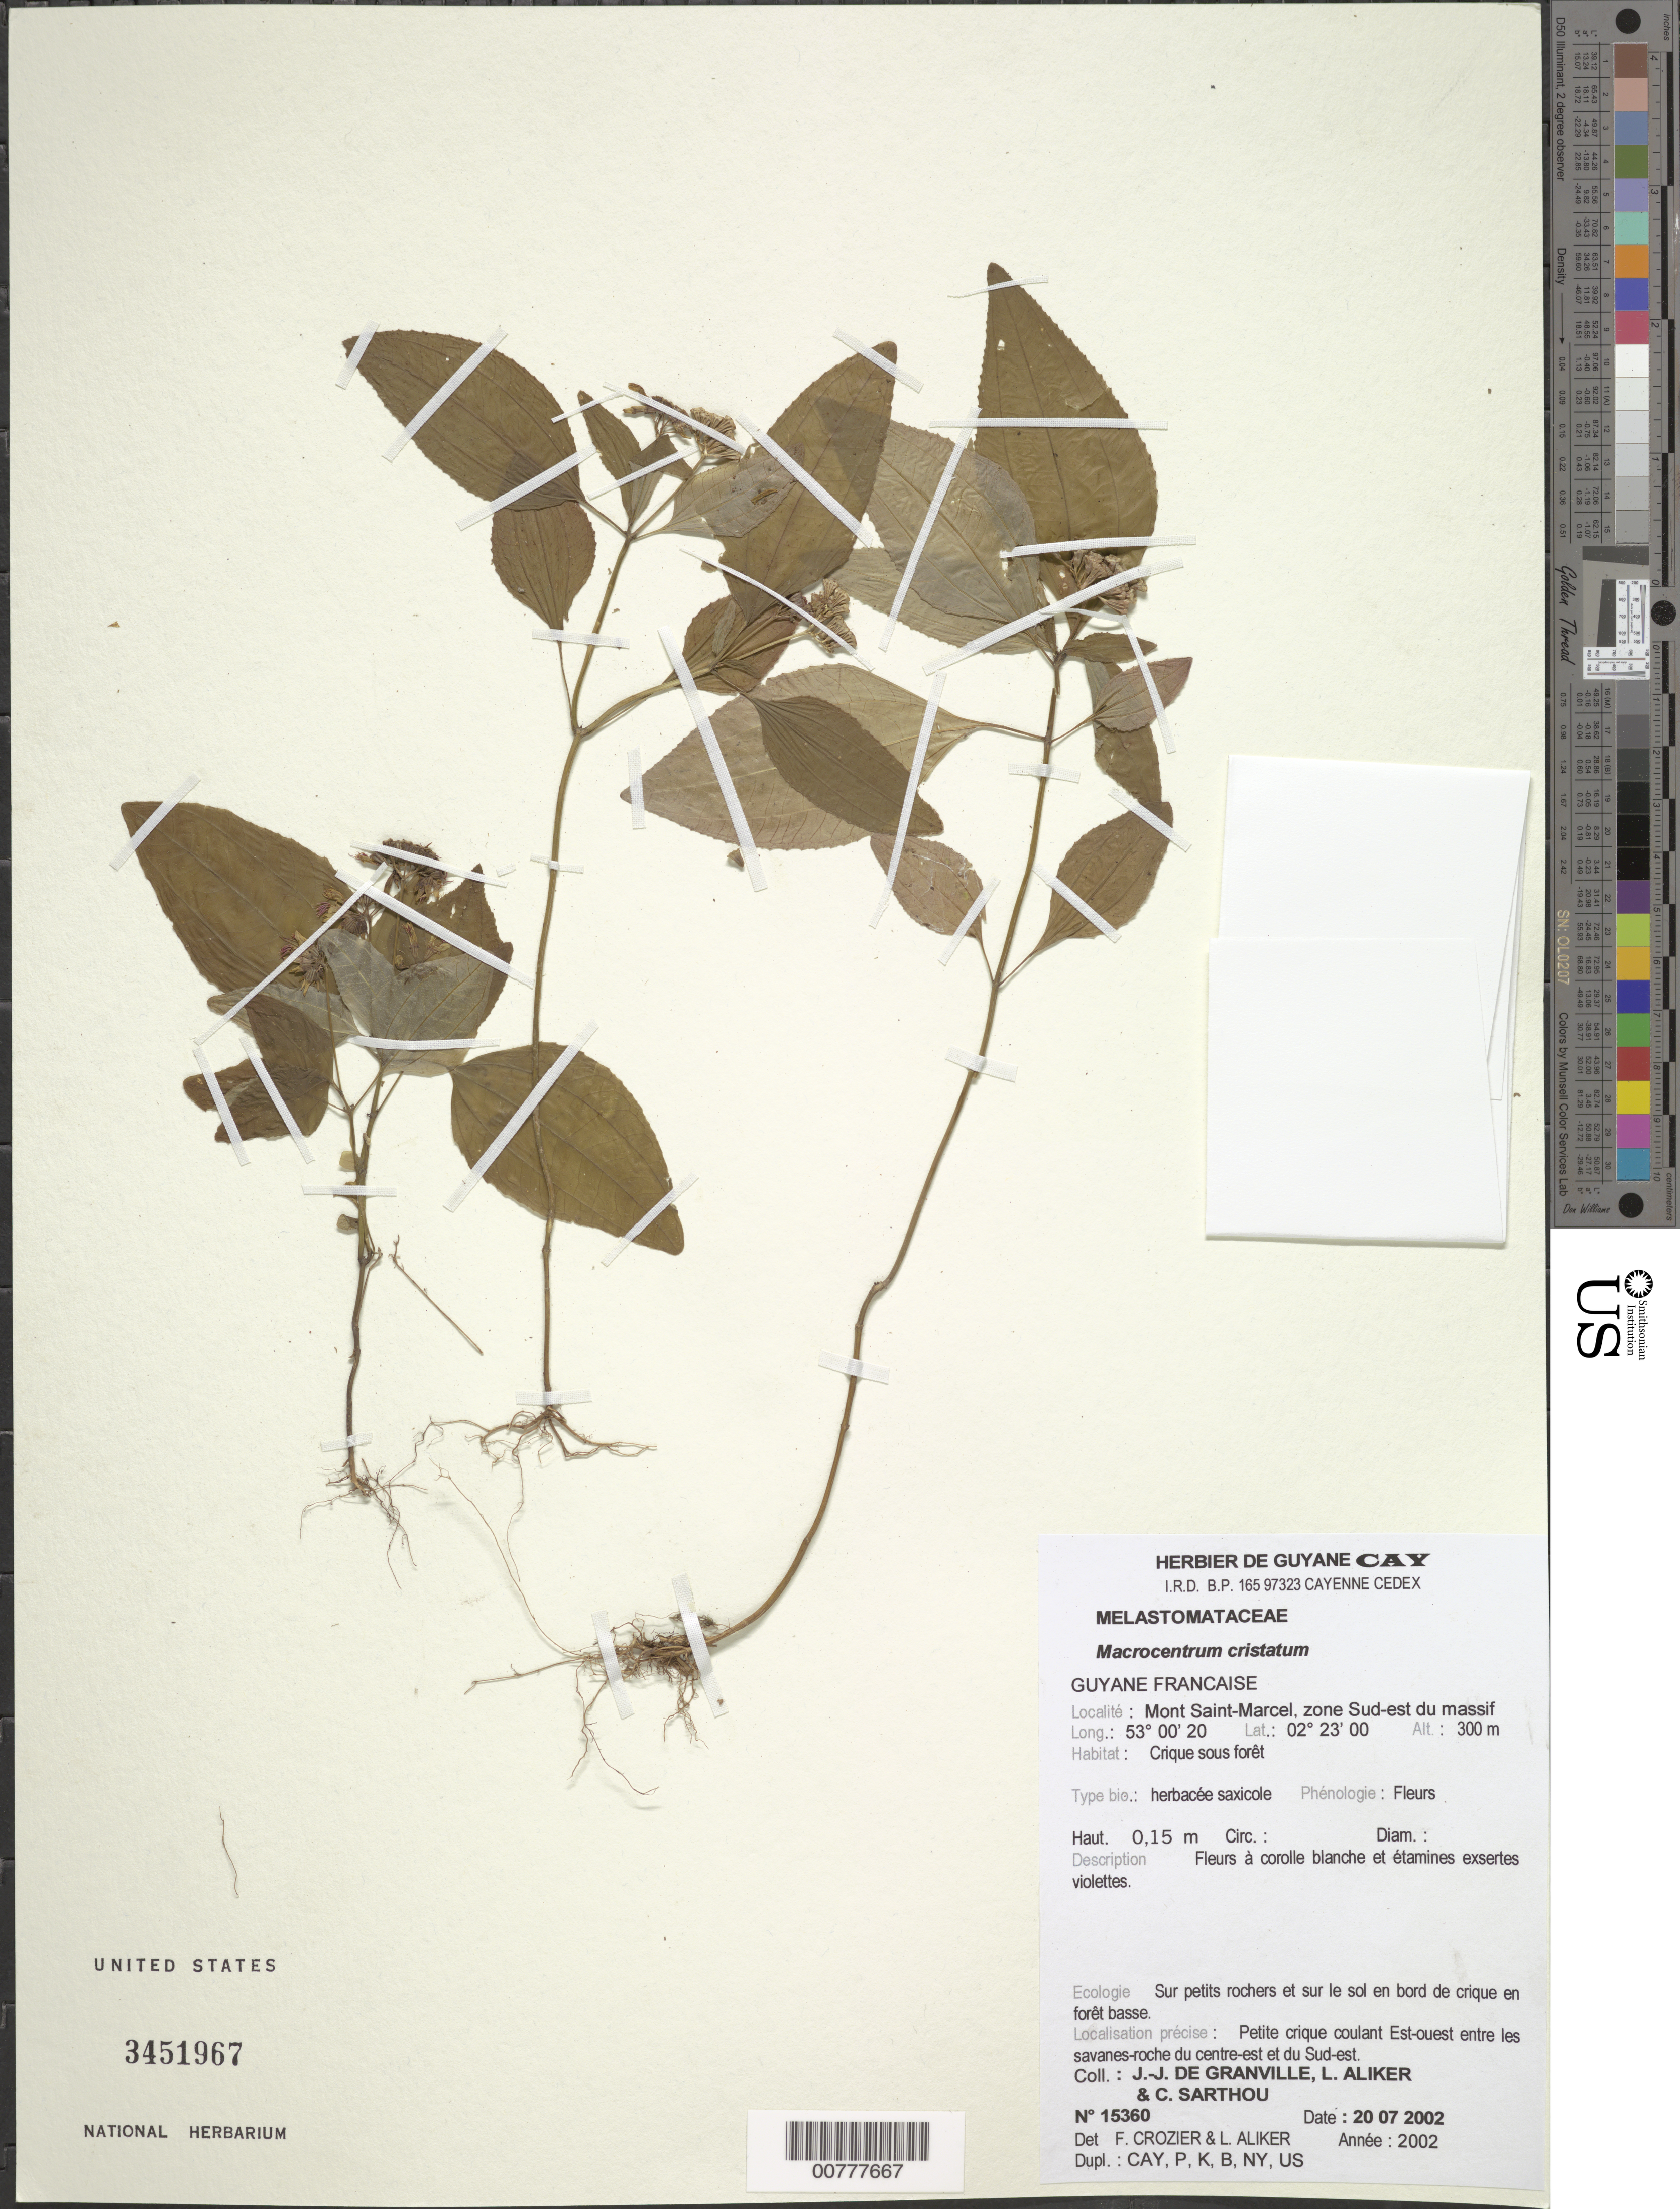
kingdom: Plantae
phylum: Tracheophyta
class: Magnoliopsida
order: Myrtales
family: Melastomataceae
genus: Macrocentrum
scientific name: Macrocentrum cristatum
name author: (DC.) Triana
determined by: Crozier, F.; Aliker, L.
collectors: J.-J. de Granville, L. Aliker & C. Sarthou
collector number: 15360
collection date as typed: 20-Jul-02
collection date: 2002-07-20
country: French Guiana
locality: Mont Saint-Marcel, zone Sud-Est du massif, Bassin de l'Yaloupi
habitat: Petite crique sous forêt, sur petits rocher et sur le sol en bord de crique en forêt basse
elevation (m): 300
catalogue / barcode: US 3451967